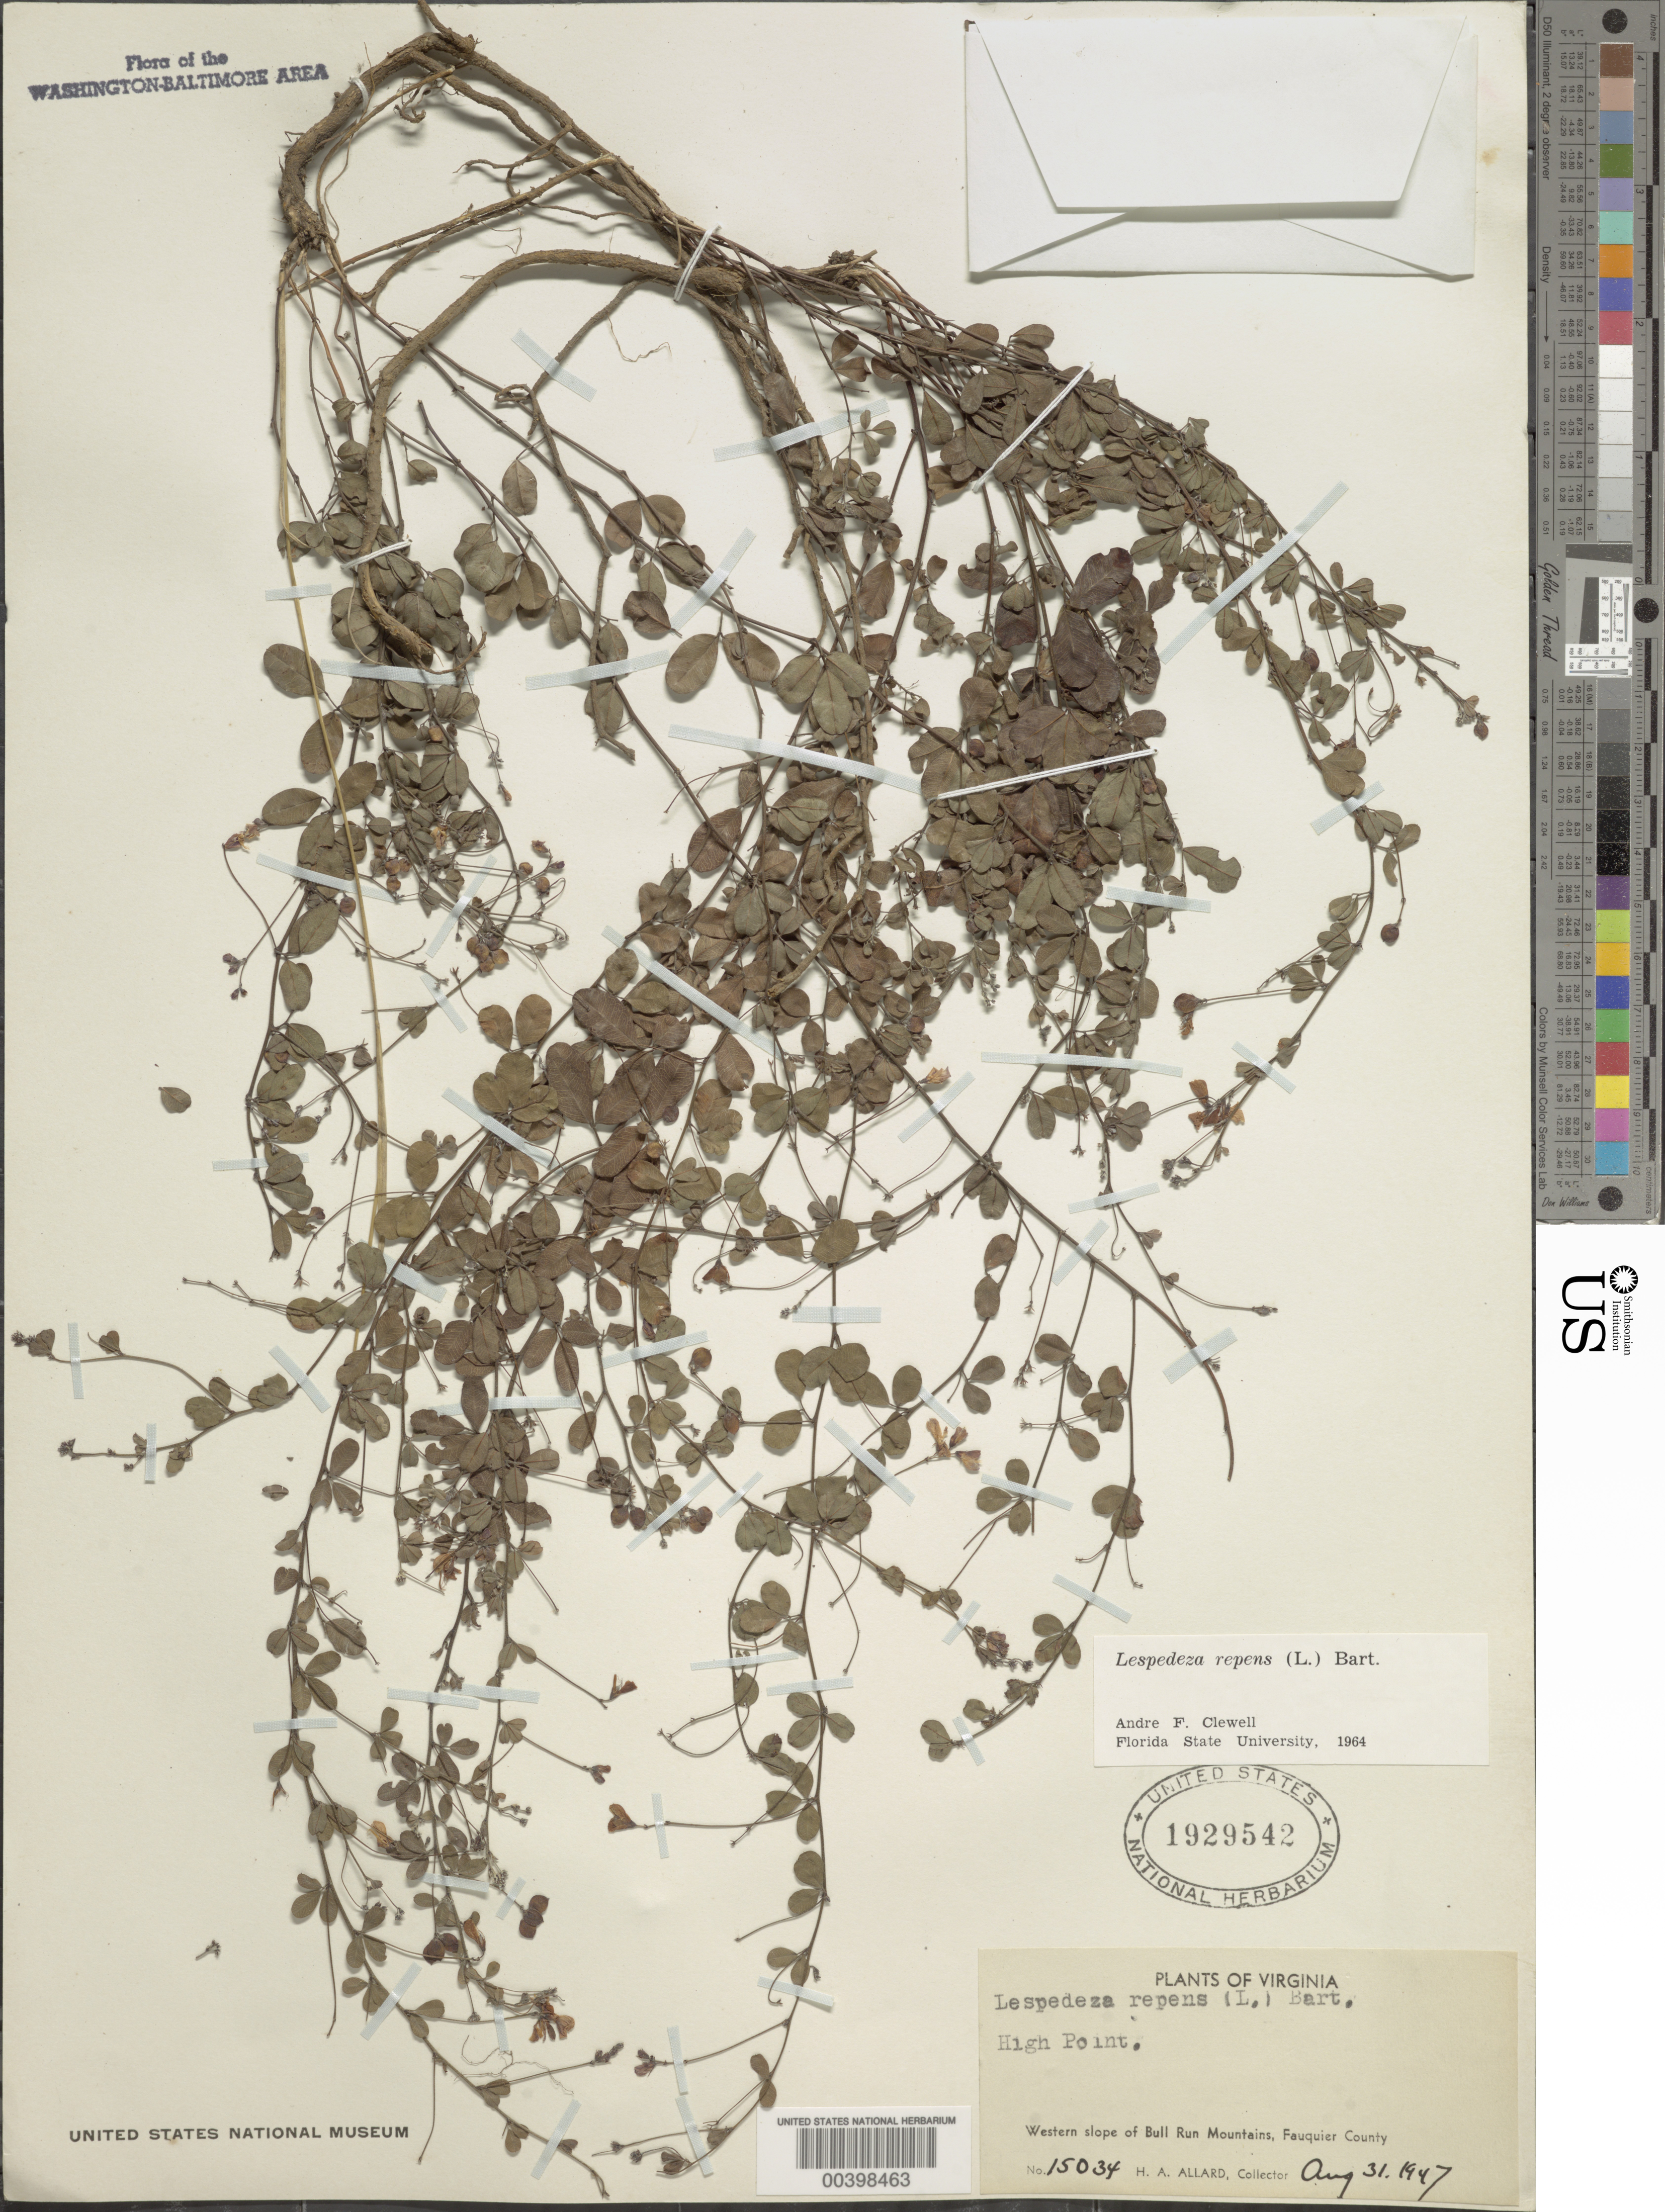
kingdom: Plantae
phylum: Tracheophyta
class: Magnoliopsida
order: Fabales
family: Fabaceae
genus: Lespedeza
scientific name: Lespedeza repens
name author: (L.) W.P.C. Barton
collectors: H. A. Allard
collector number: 15034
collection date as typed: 31 Aug 1947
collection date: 1947-08-31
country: United States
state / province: Virginia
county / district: Fauquier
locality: High Point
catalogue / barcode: US 1929542